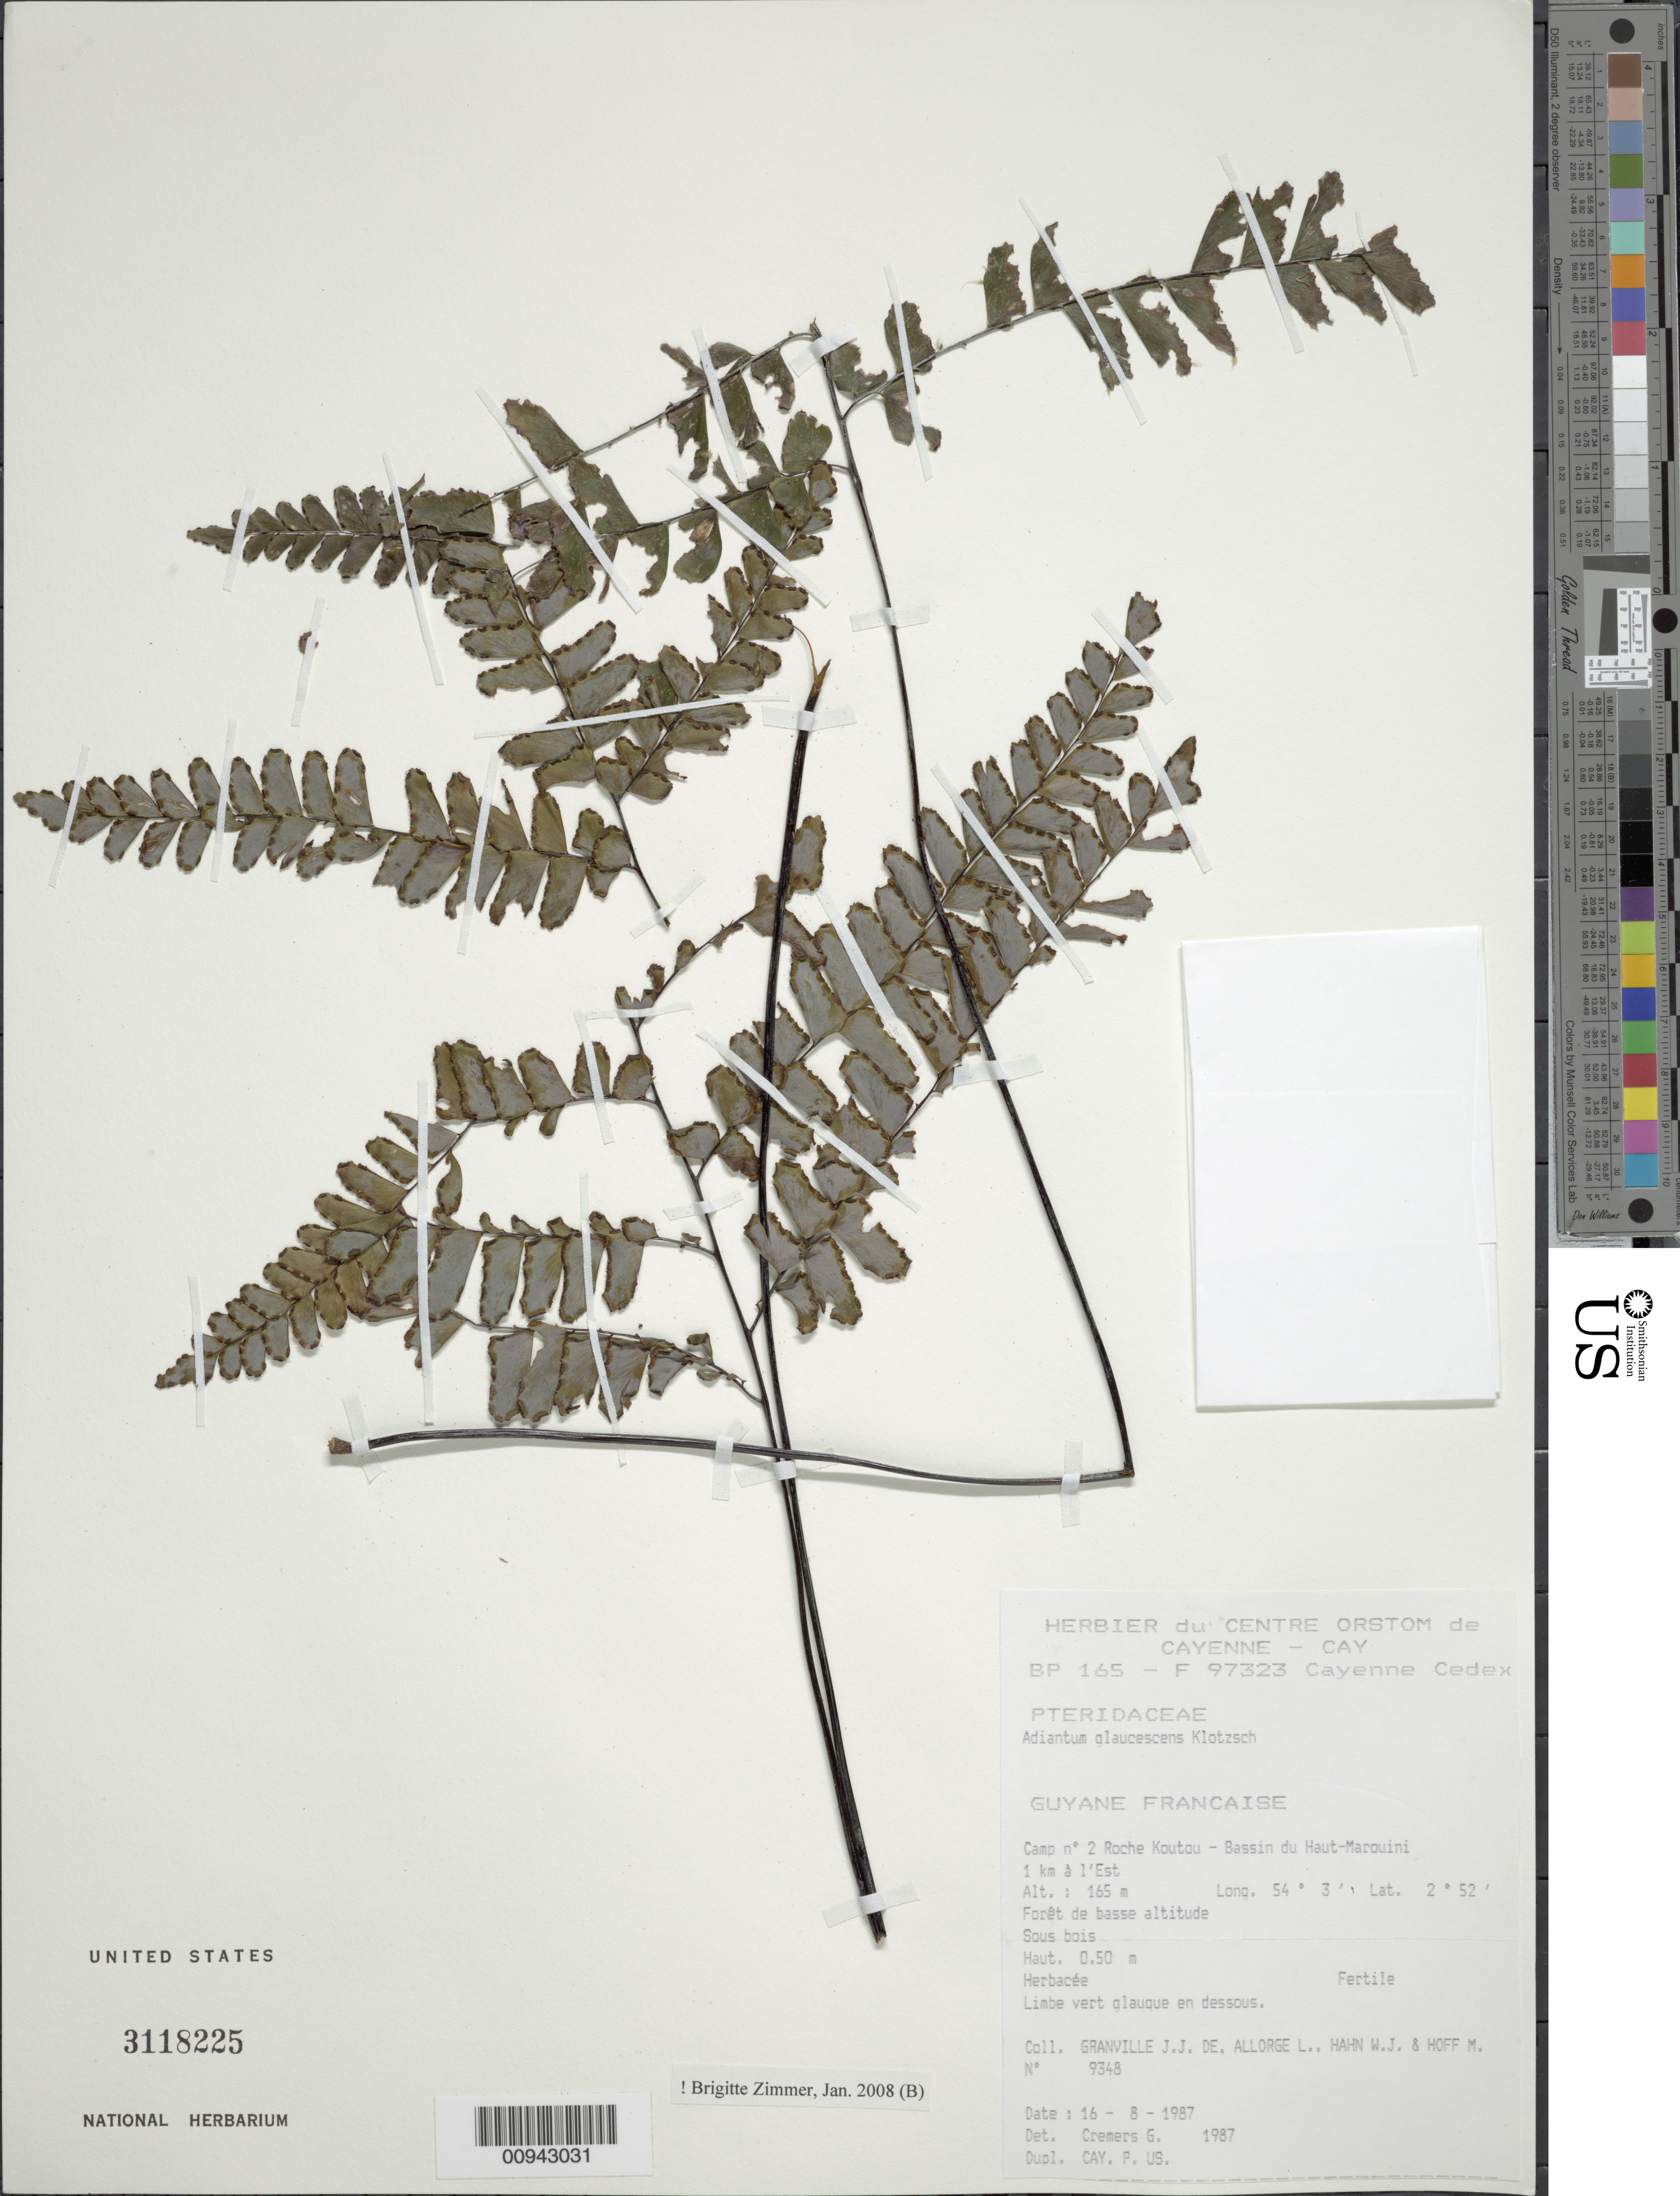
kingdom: Plantae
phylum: Tracheophyta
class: Polypodiopsida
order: Polypodiales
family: Pteridaceae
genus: Adiantum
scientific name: Adiantum glaucescens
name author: Klotzsch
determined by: Zimmer, B.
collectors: J.-J. de Granville, L. Allorge, W. J. Hahn & M. Hoff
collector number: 9348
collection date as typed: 16-Aug-87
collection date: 1987-08-16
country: French Guiana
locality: Roche Koutou, Bassin du Haut-Marouini, camp noº2, 1 km a l'Est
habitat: Foret de basse altitude, sous bois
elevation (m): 165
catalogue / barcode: US 3118225